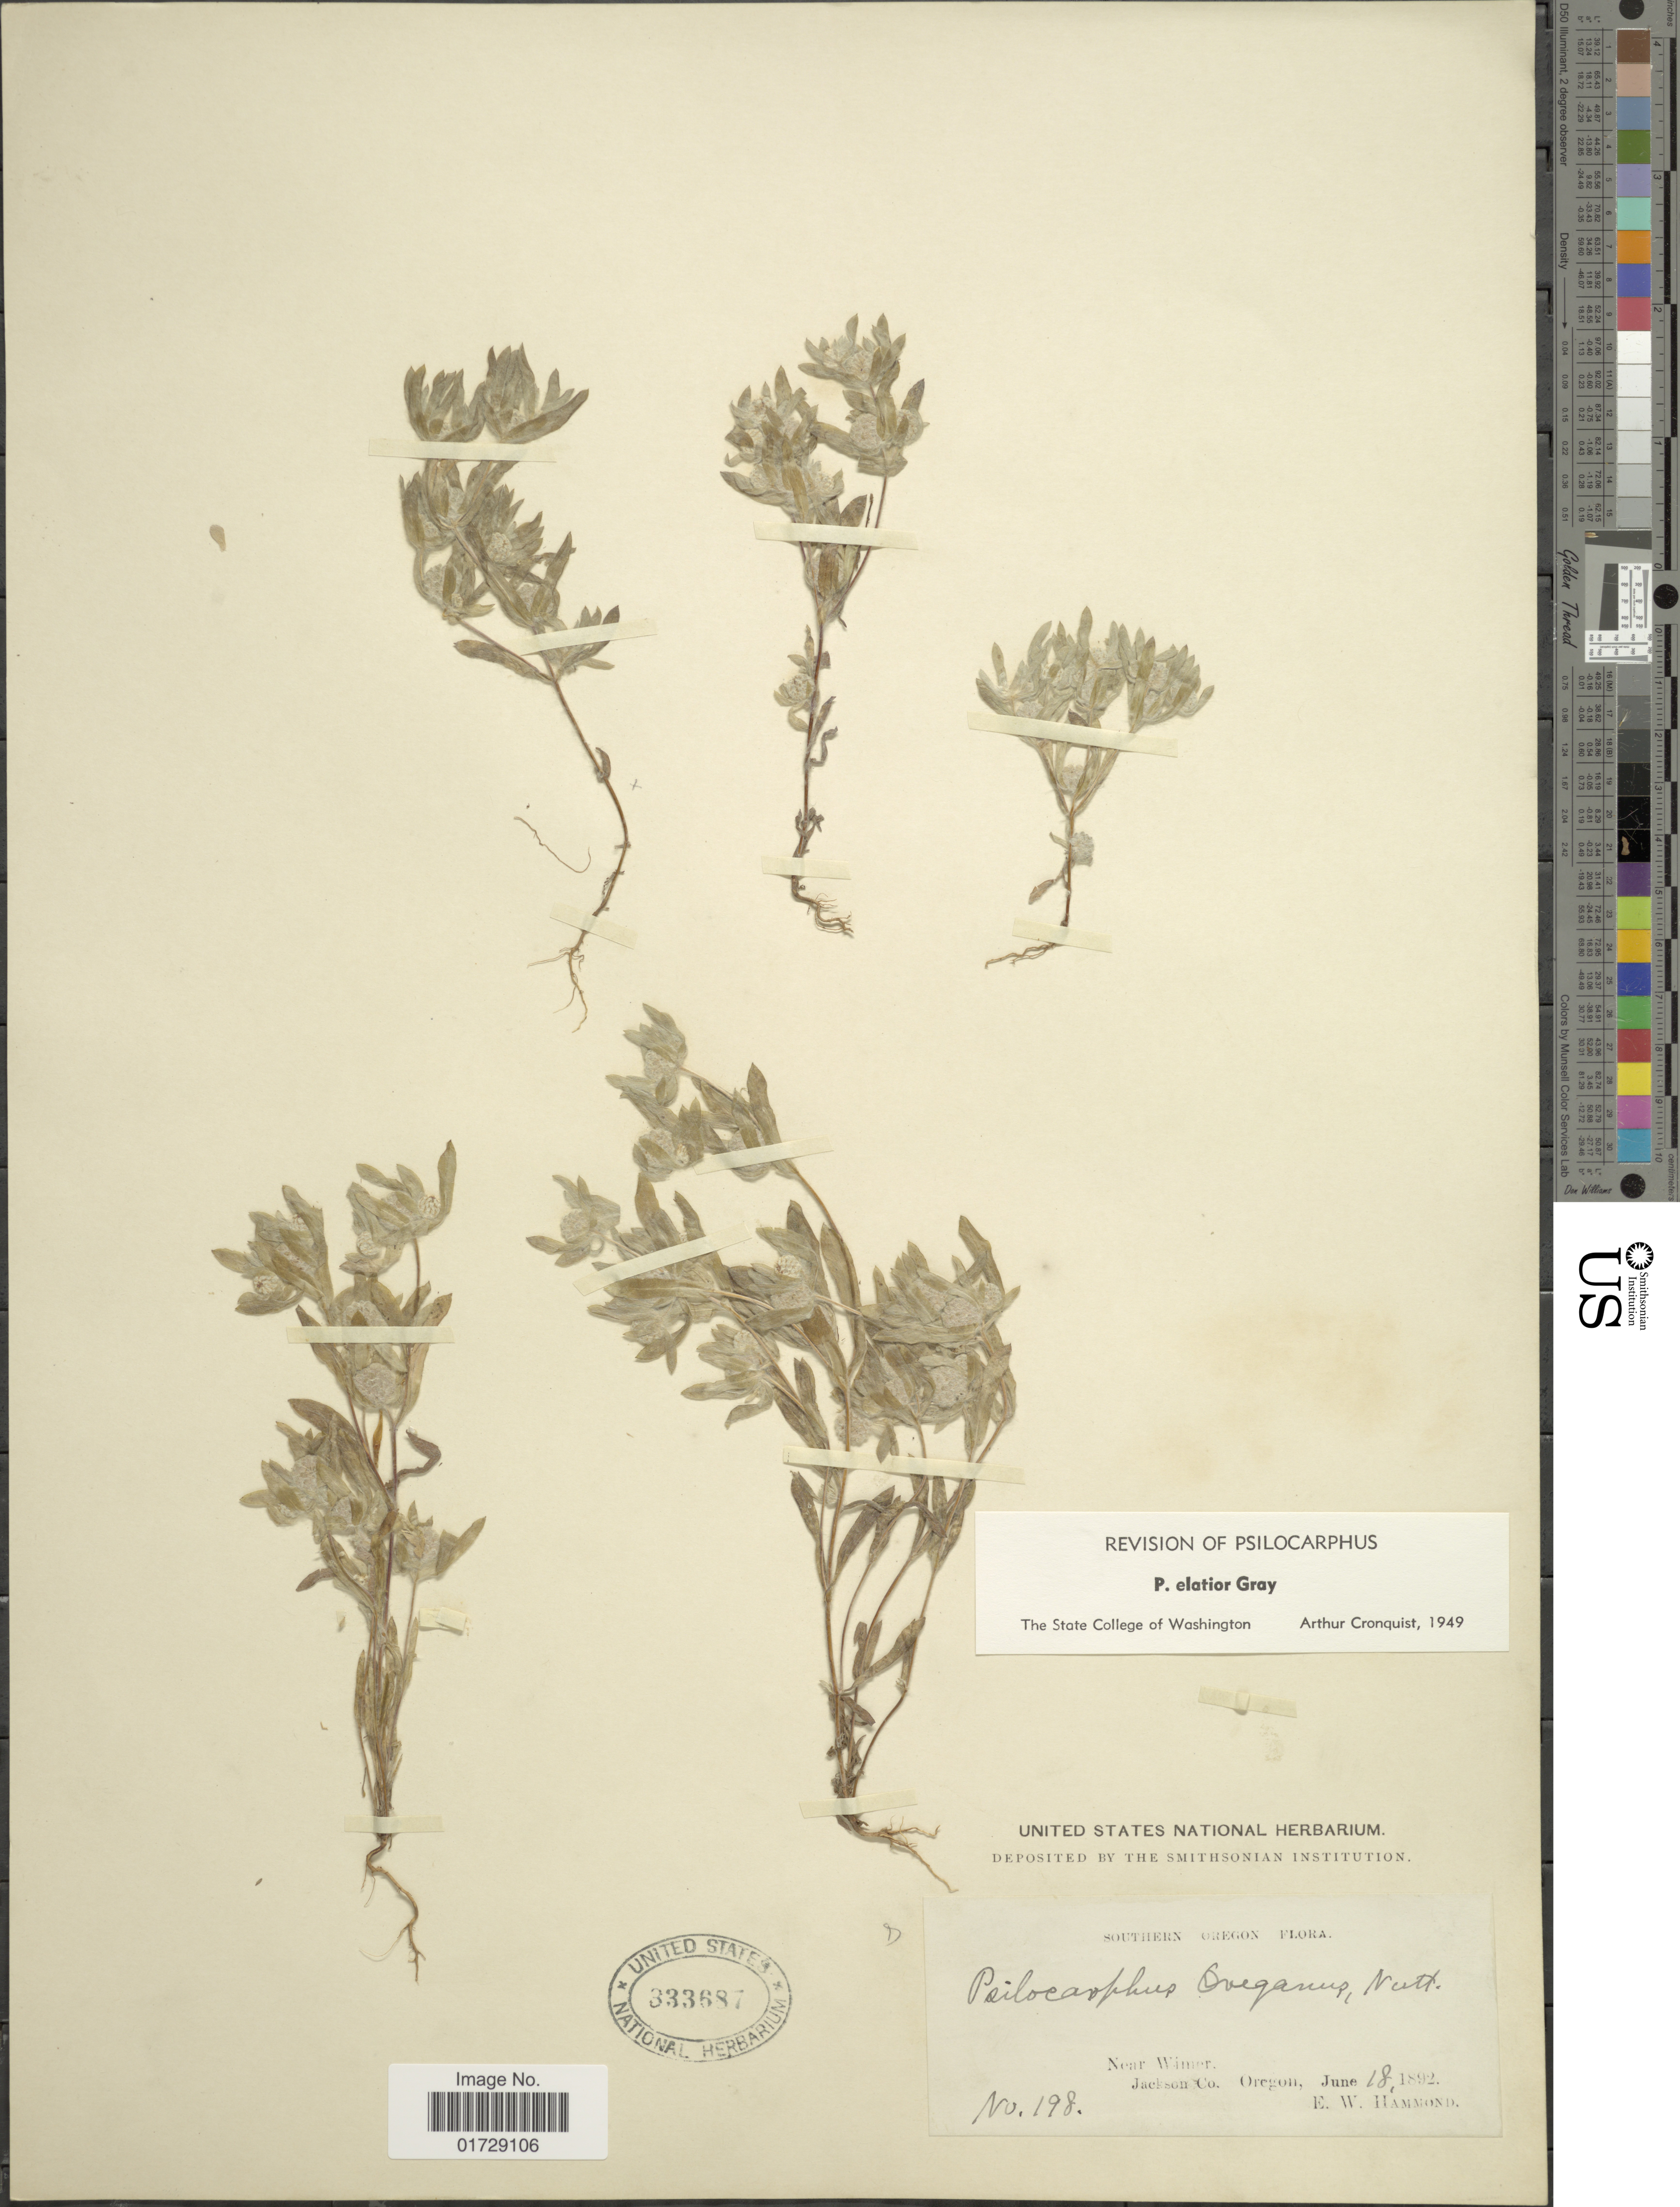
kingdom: Plantae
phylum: Tracheophyta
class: Magnoliopsida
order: Asterales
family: Asteraceae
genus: Psilocarphus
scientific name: Psilocarphus elatior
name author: (A. Gray) A. Gray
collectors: E. Hammond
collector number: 198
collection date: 1892-06-18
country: United States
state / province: Oregon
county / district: Jackson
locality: Southern Oregon, near Wimer, Jackson Co.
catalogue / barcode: US 333687